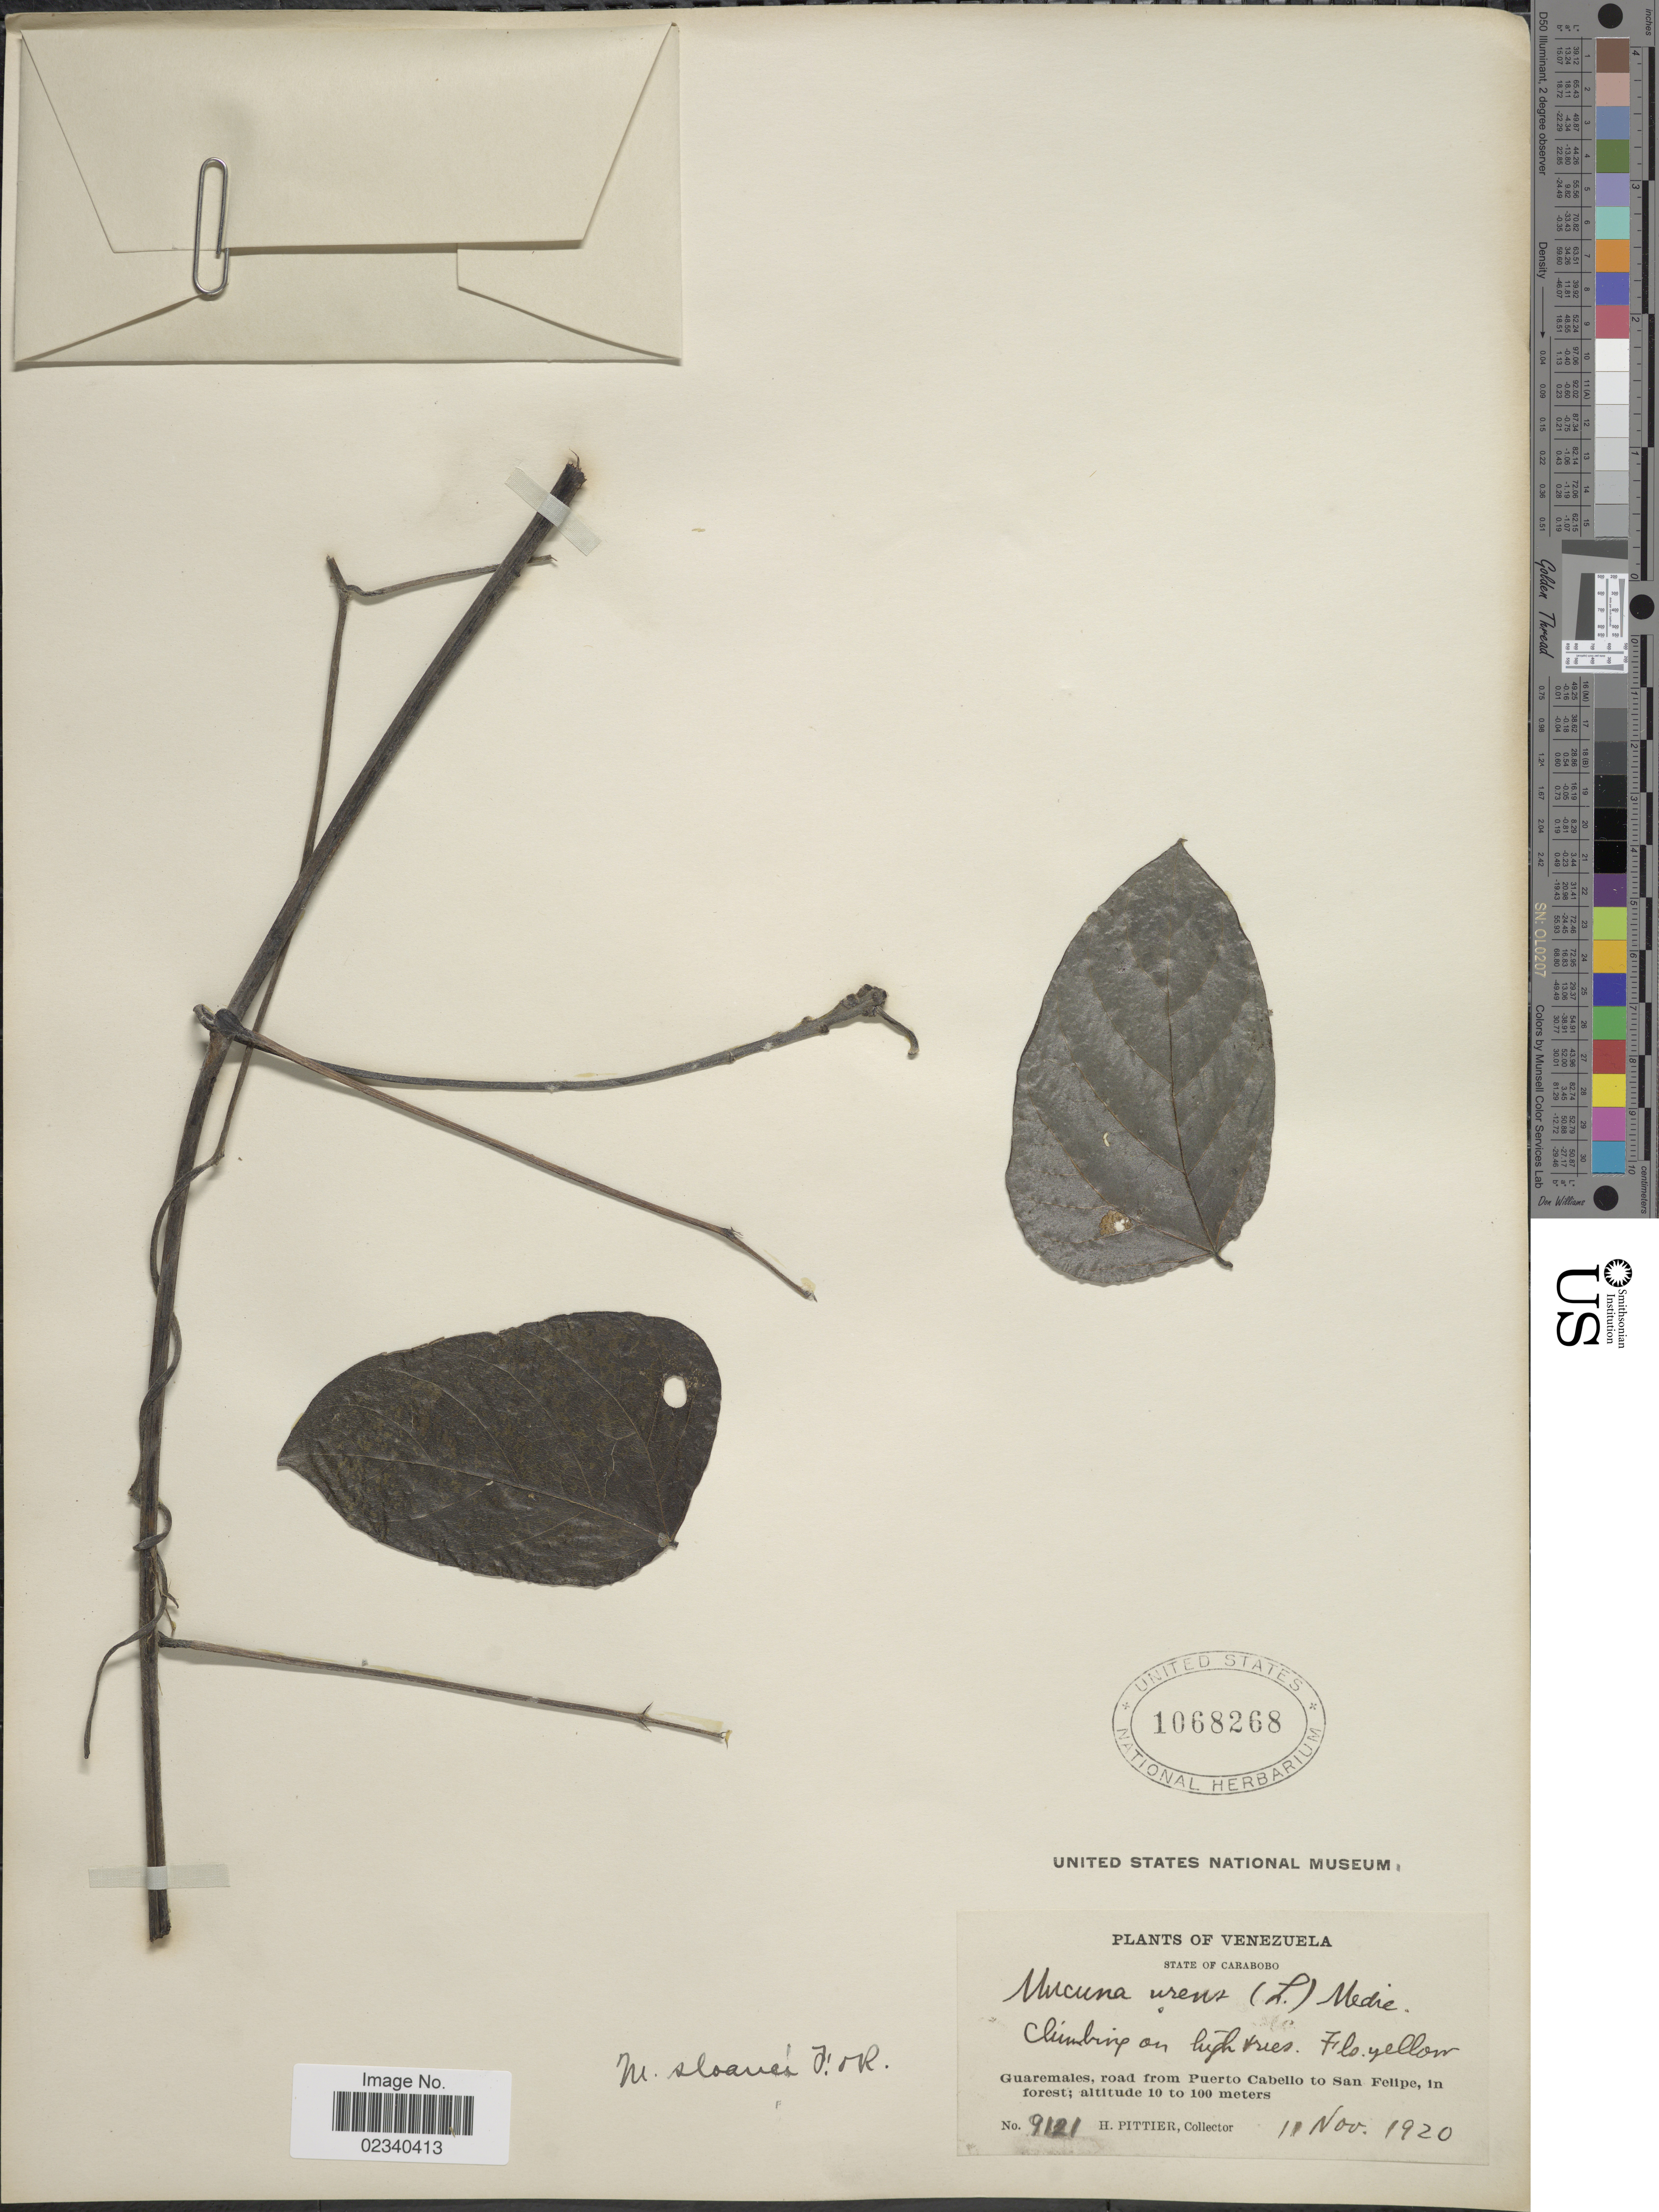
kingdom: Plantae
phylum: Tracheophyta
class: Magnoliopsida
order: Fabales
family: Fabaceae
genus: Mucuna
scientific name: Mucuna sloanei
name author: Fawc. & Rendle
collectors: H. F. Pittier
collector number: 9121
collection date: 1920-11-11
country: Venezuela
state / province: Carabobo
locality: Guaremales, road from Puerto Cabello to San Felipe, in forest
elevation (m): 10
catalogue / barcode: US 1068268